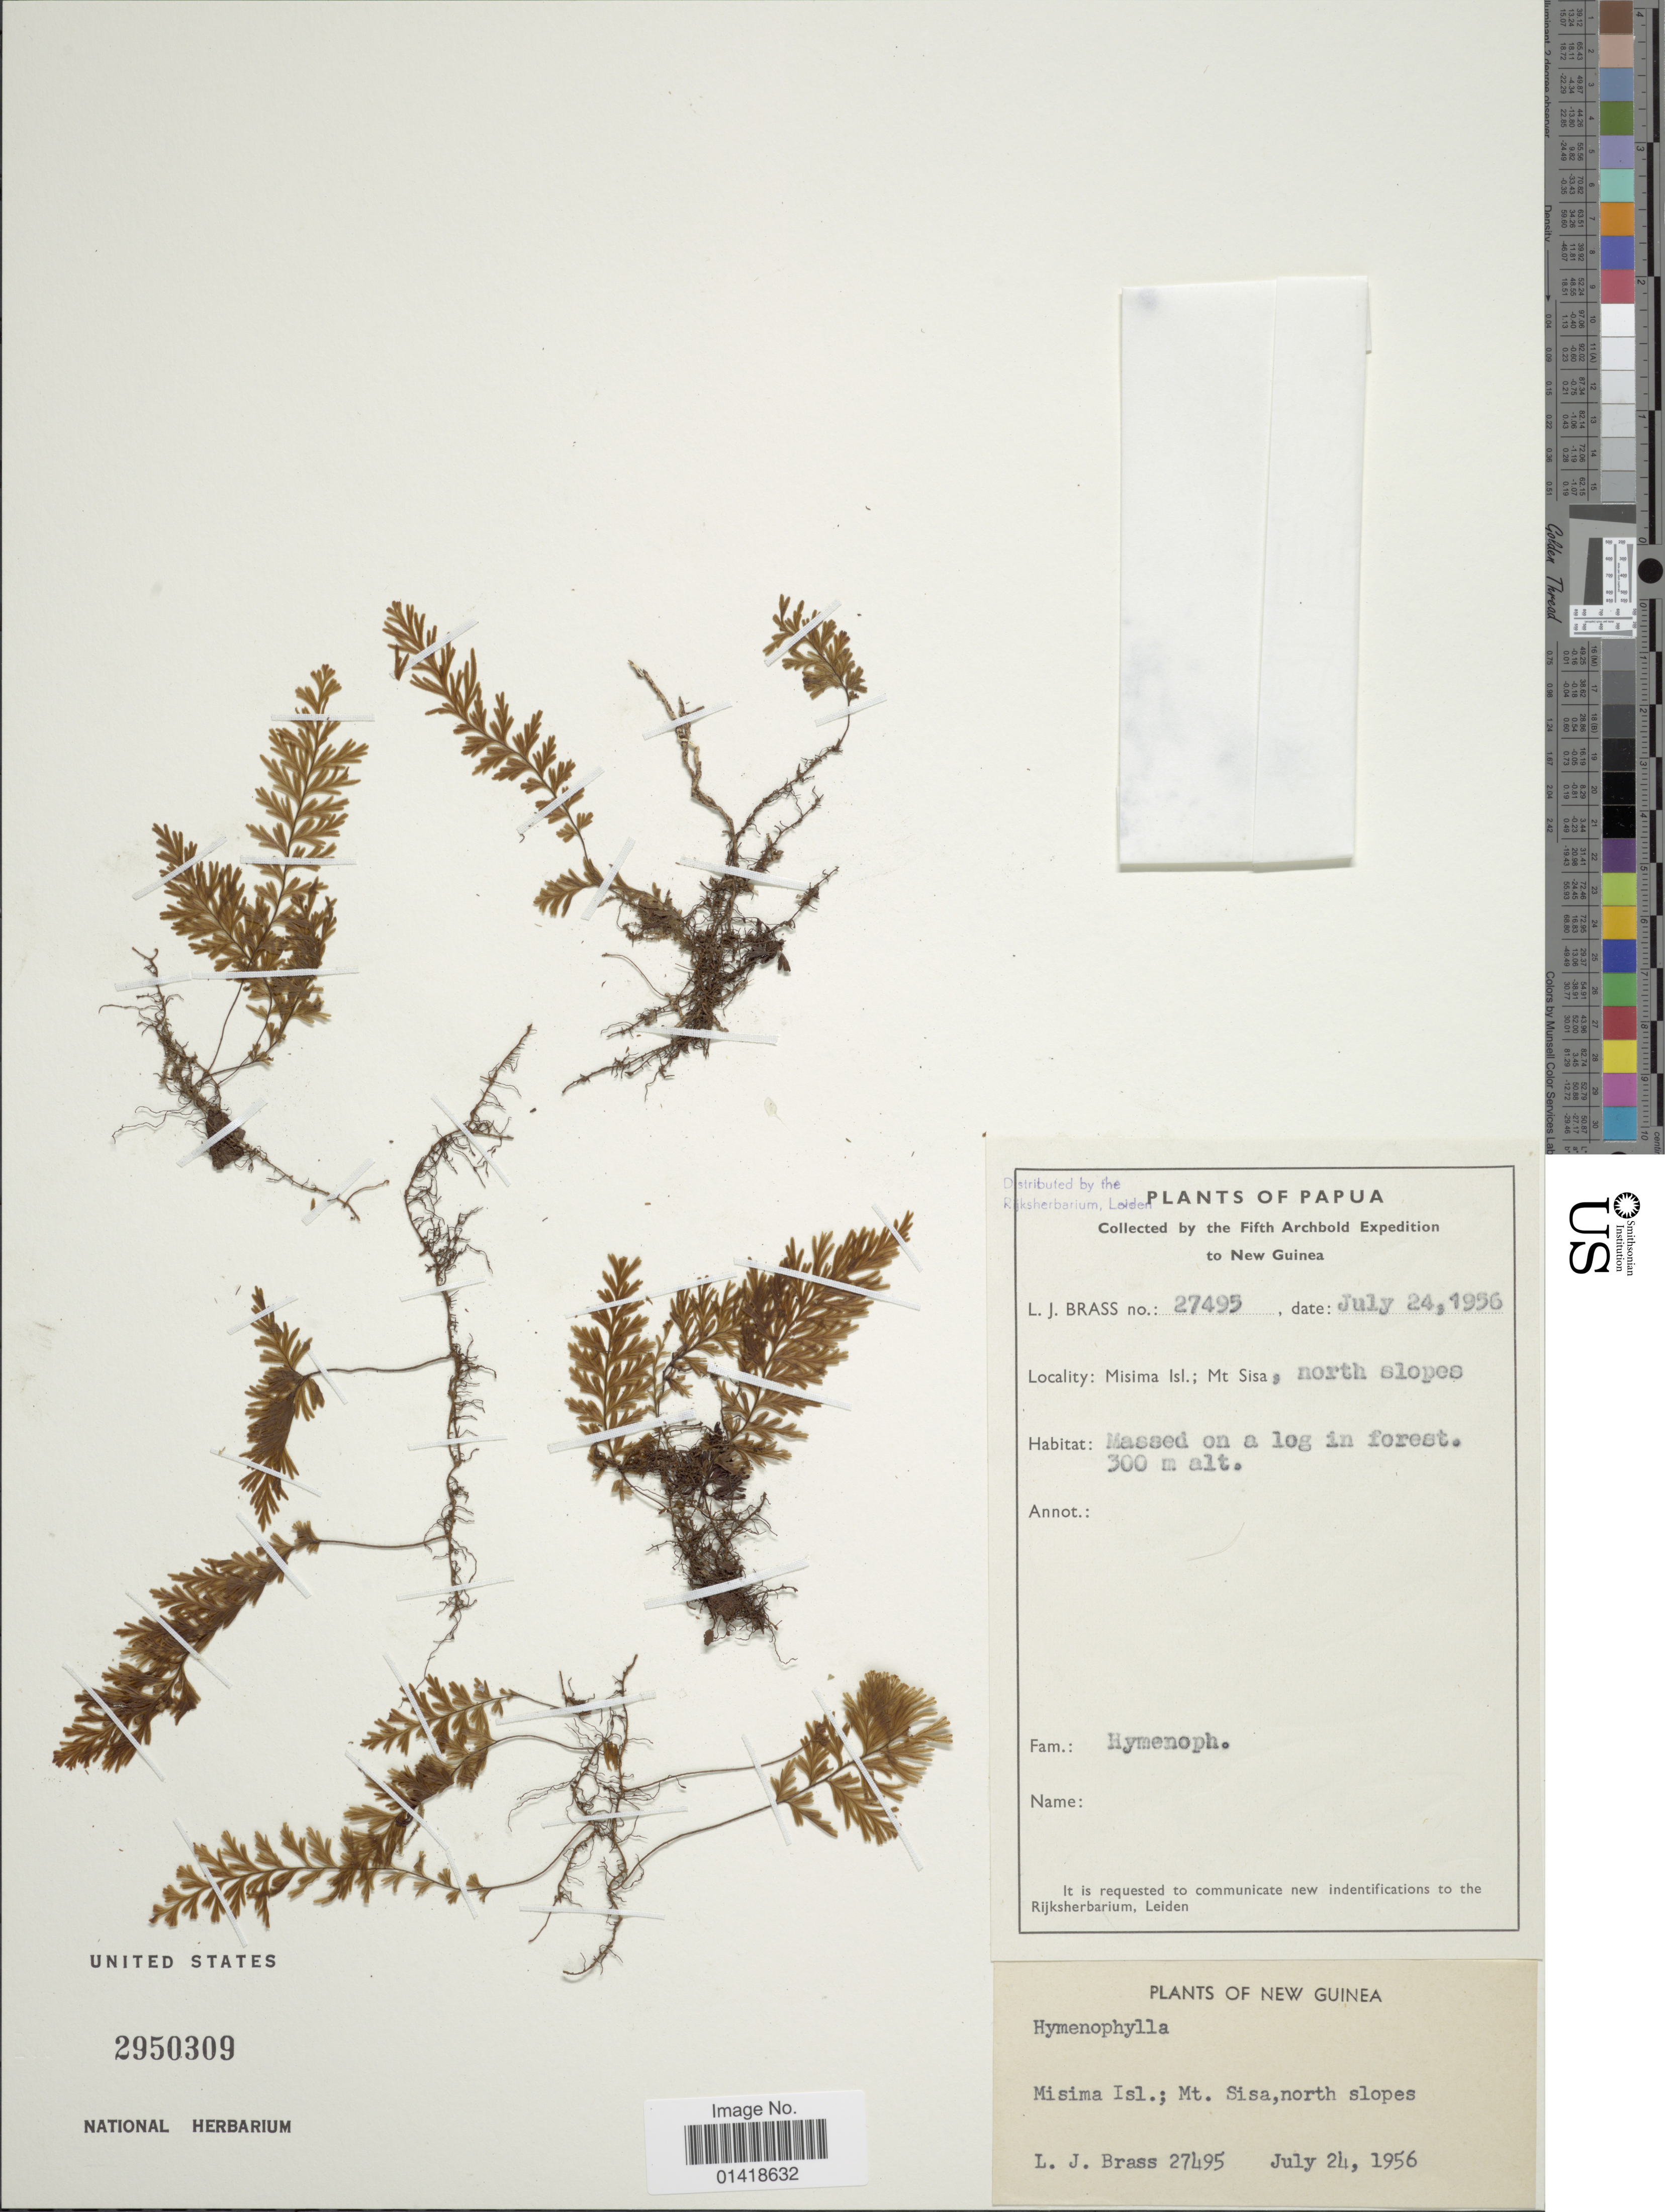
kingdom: Plantae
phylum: Tracheophyta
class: Polypodiopsida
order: Hymenophyllales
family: Hymenophyllaceae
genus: Hymenophyllum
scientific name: Hymenophyllum sp.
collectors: L. J. Brass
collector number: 27495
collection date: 1956-07-24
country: Papua New Guinea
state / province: Milne Bay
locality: Misima Isl.: Mt. Sisa, north slopes, New Guinea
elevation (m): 300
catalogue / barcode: US 2950309